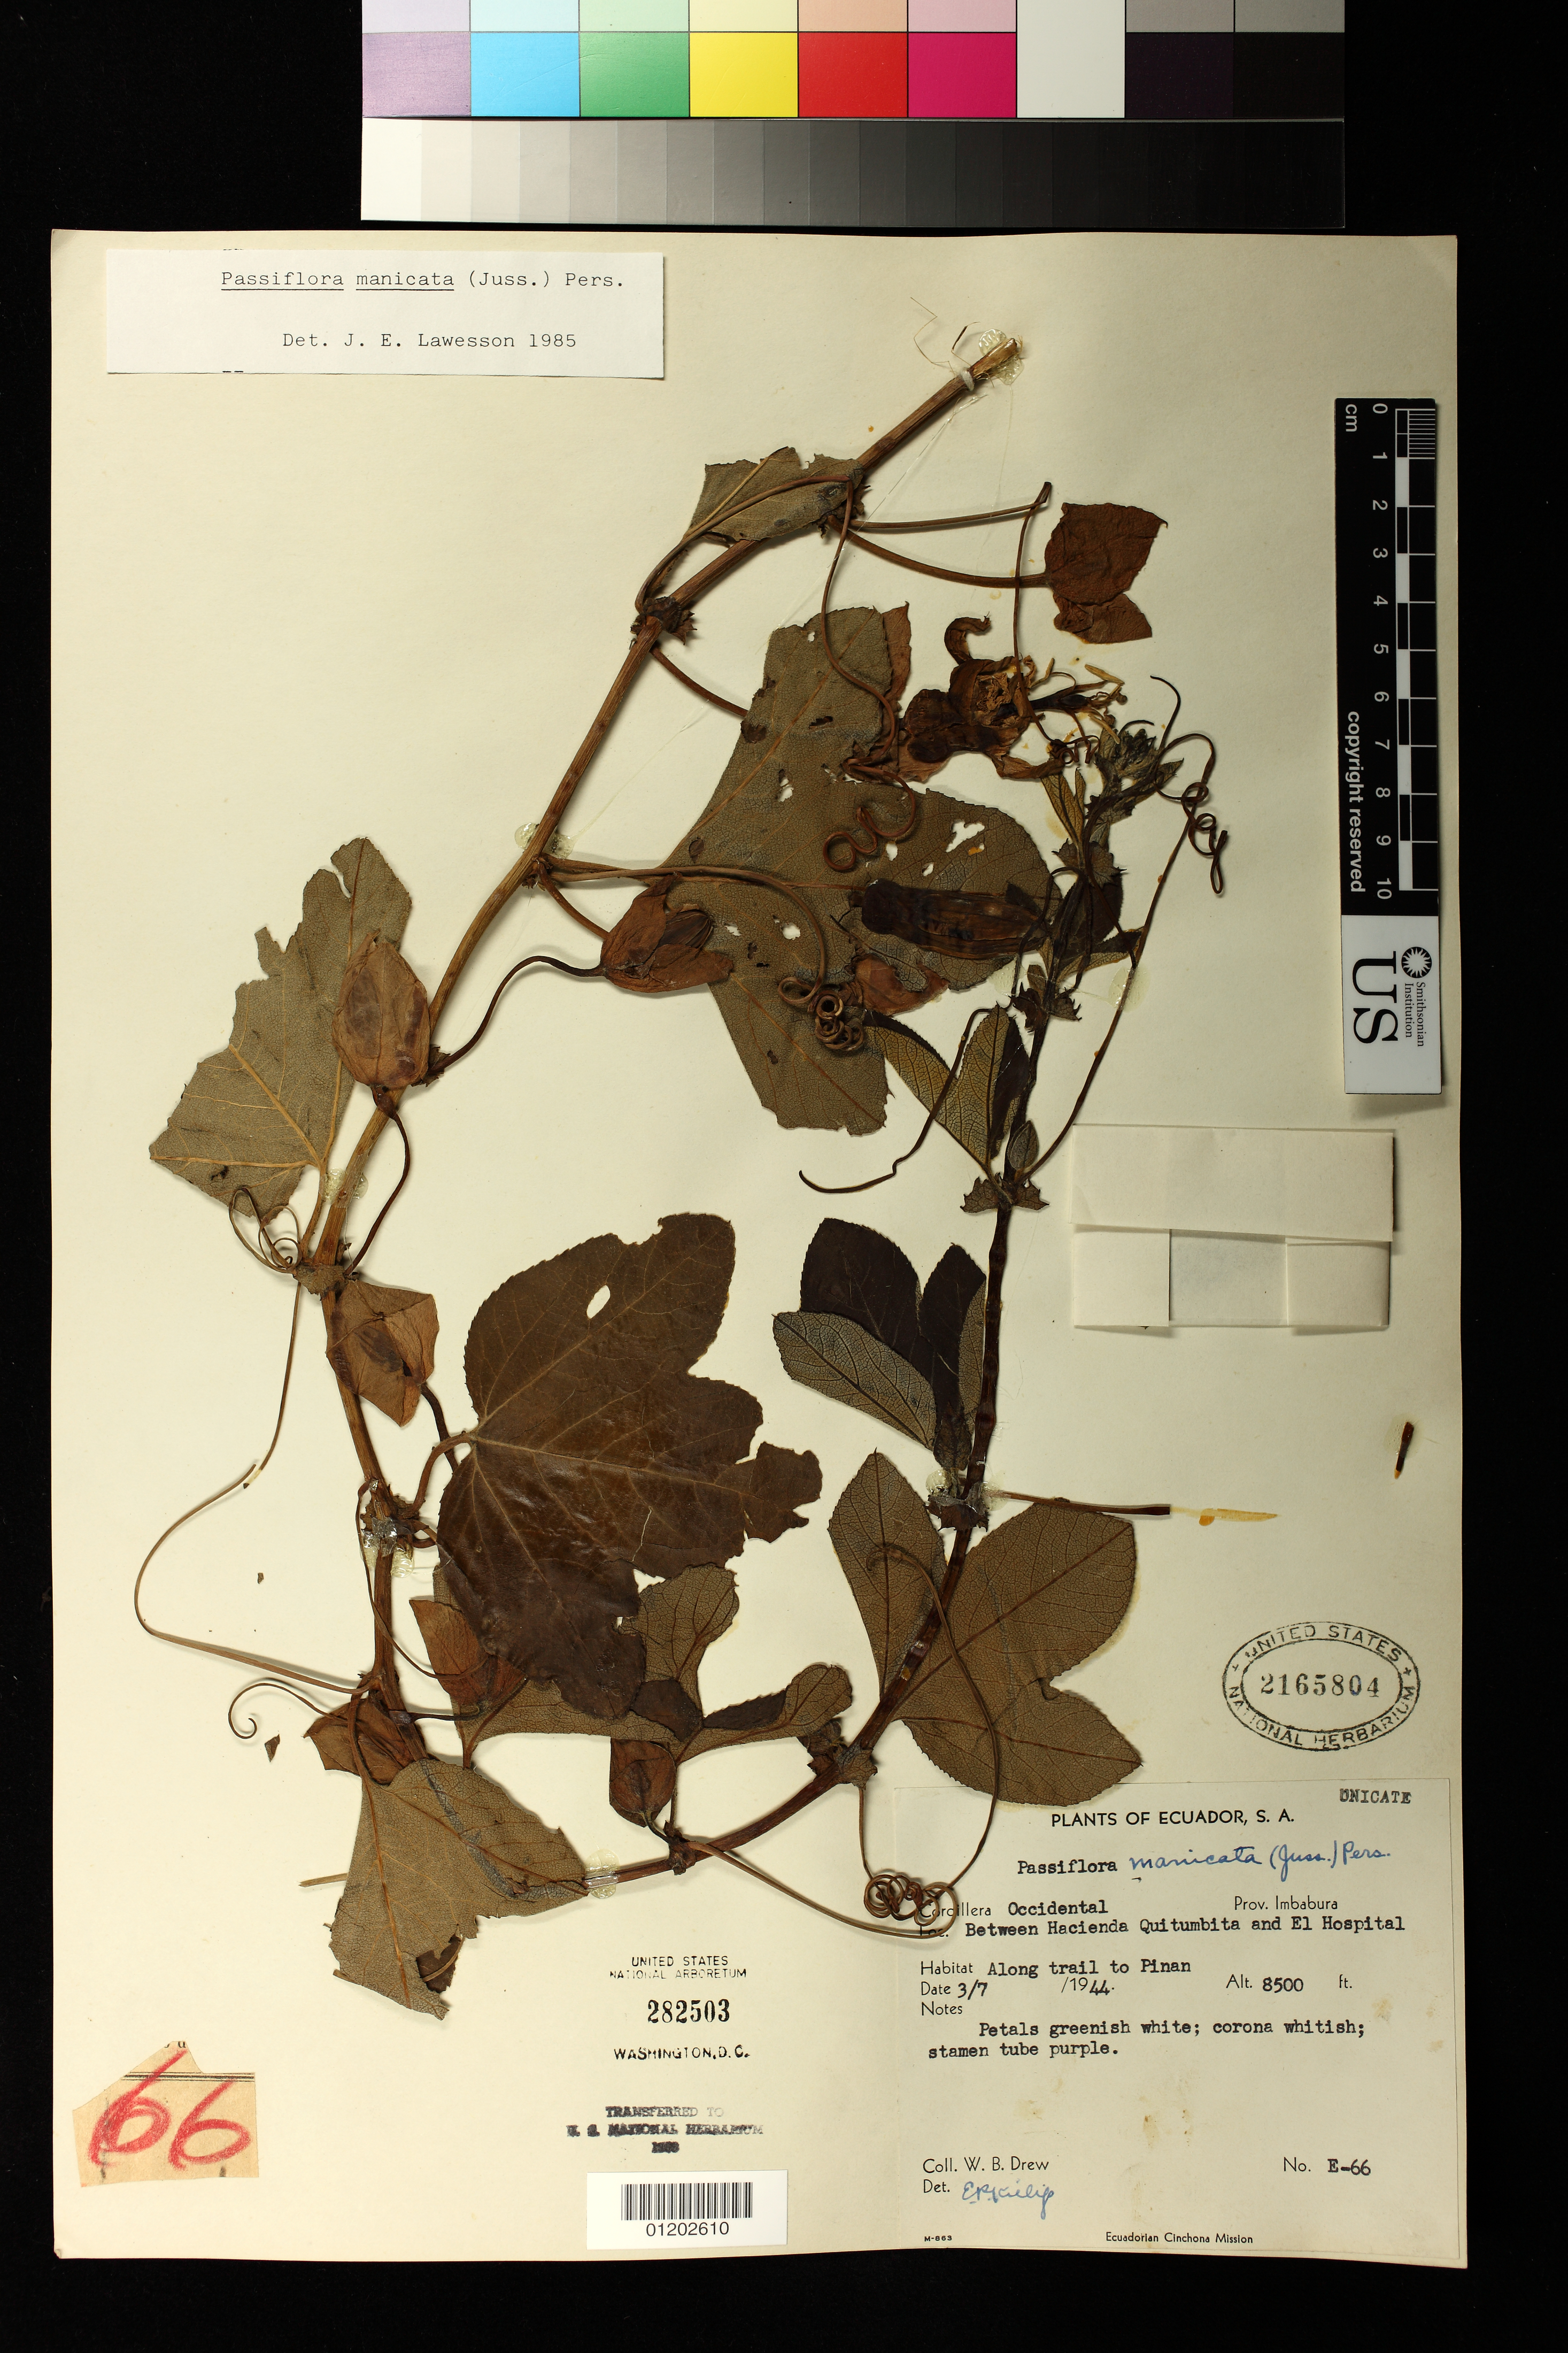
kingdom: Plantae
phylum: Tracheophyta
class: Magnoliopsida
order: Malpighiales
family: Passifloraceae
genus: Passiflora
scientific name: Passiflora manicata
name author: (Juss.) Pers.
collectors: W. B. Drew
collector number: E-66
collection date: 1944-07-03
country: Ecuador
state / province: Imbabura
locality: Between Hacienda Quitumbita and El Hospital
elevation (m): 2591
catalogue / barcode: US 2165804